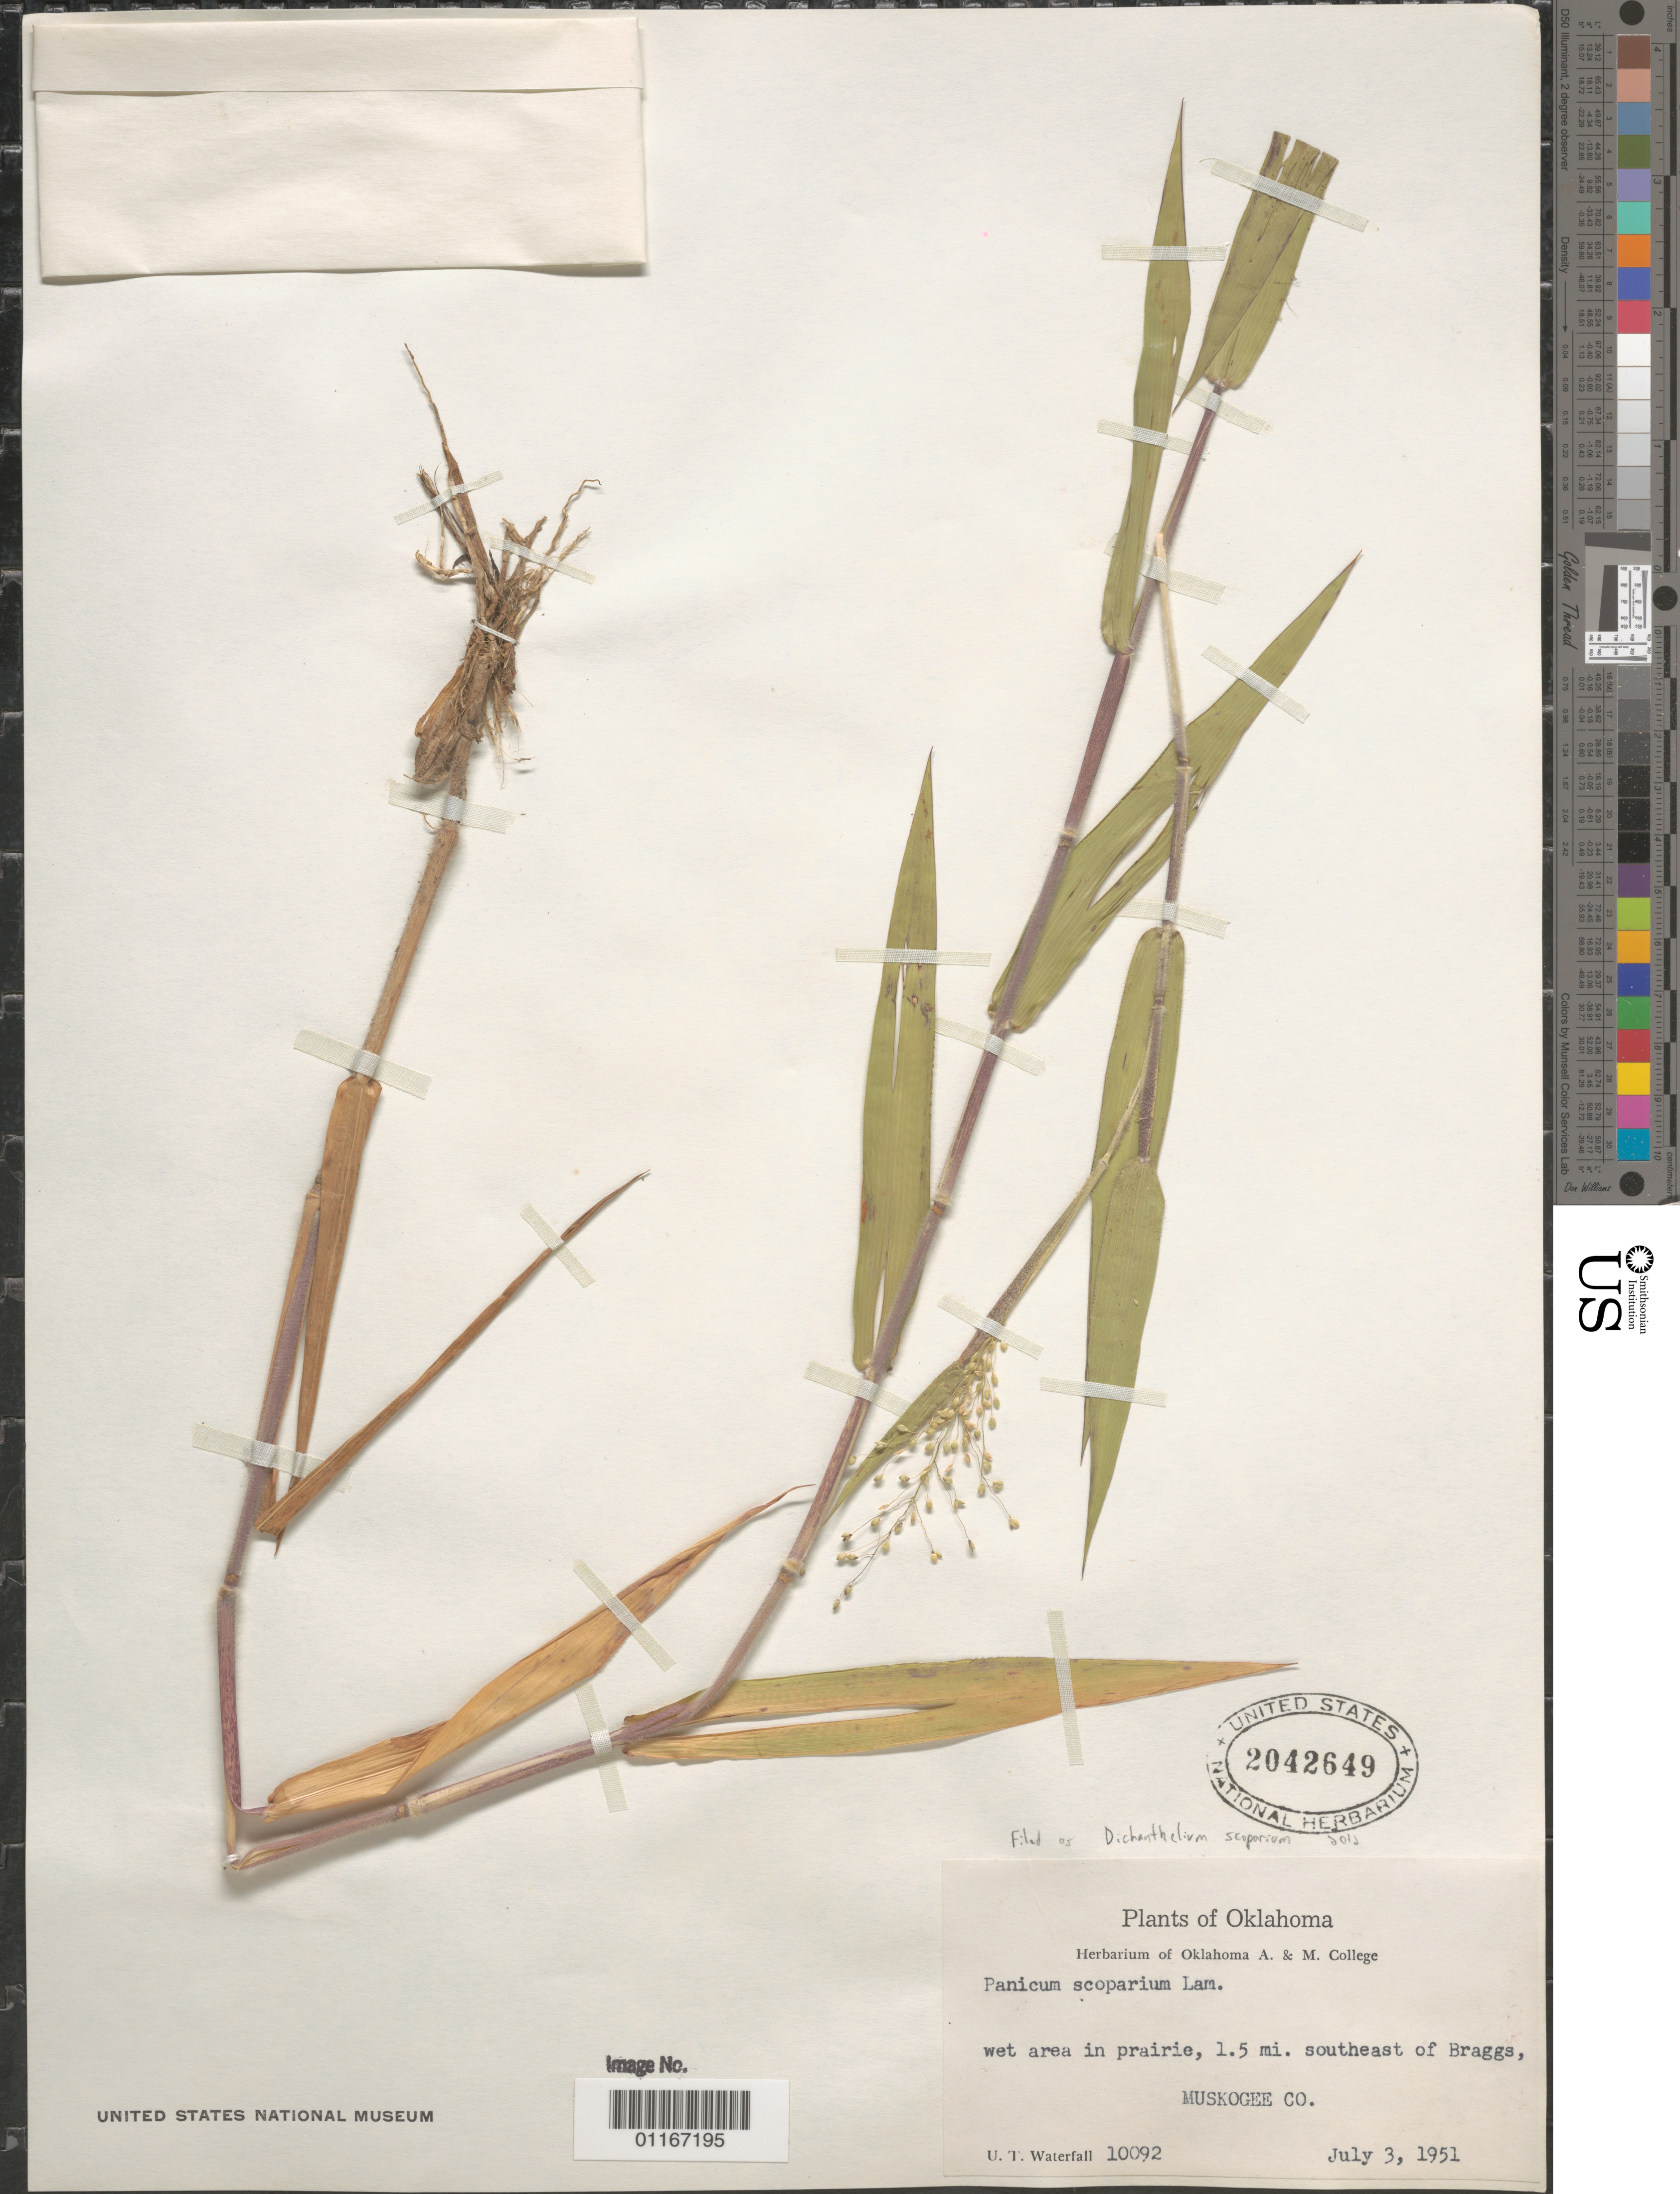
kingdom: Plantae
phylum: Tracheophyta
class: Liliopsida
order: Poales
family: Poaceae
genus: Dichanthelium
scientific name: Dichanthelium scoparium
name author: (Lam.) Gould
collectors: U. T. Waterfall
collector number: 10092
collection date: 1951-07-03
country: United States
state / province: Oklahoma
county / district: Muskogee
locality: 1.5 miles southeast of Braggs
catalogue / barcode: US 2042649